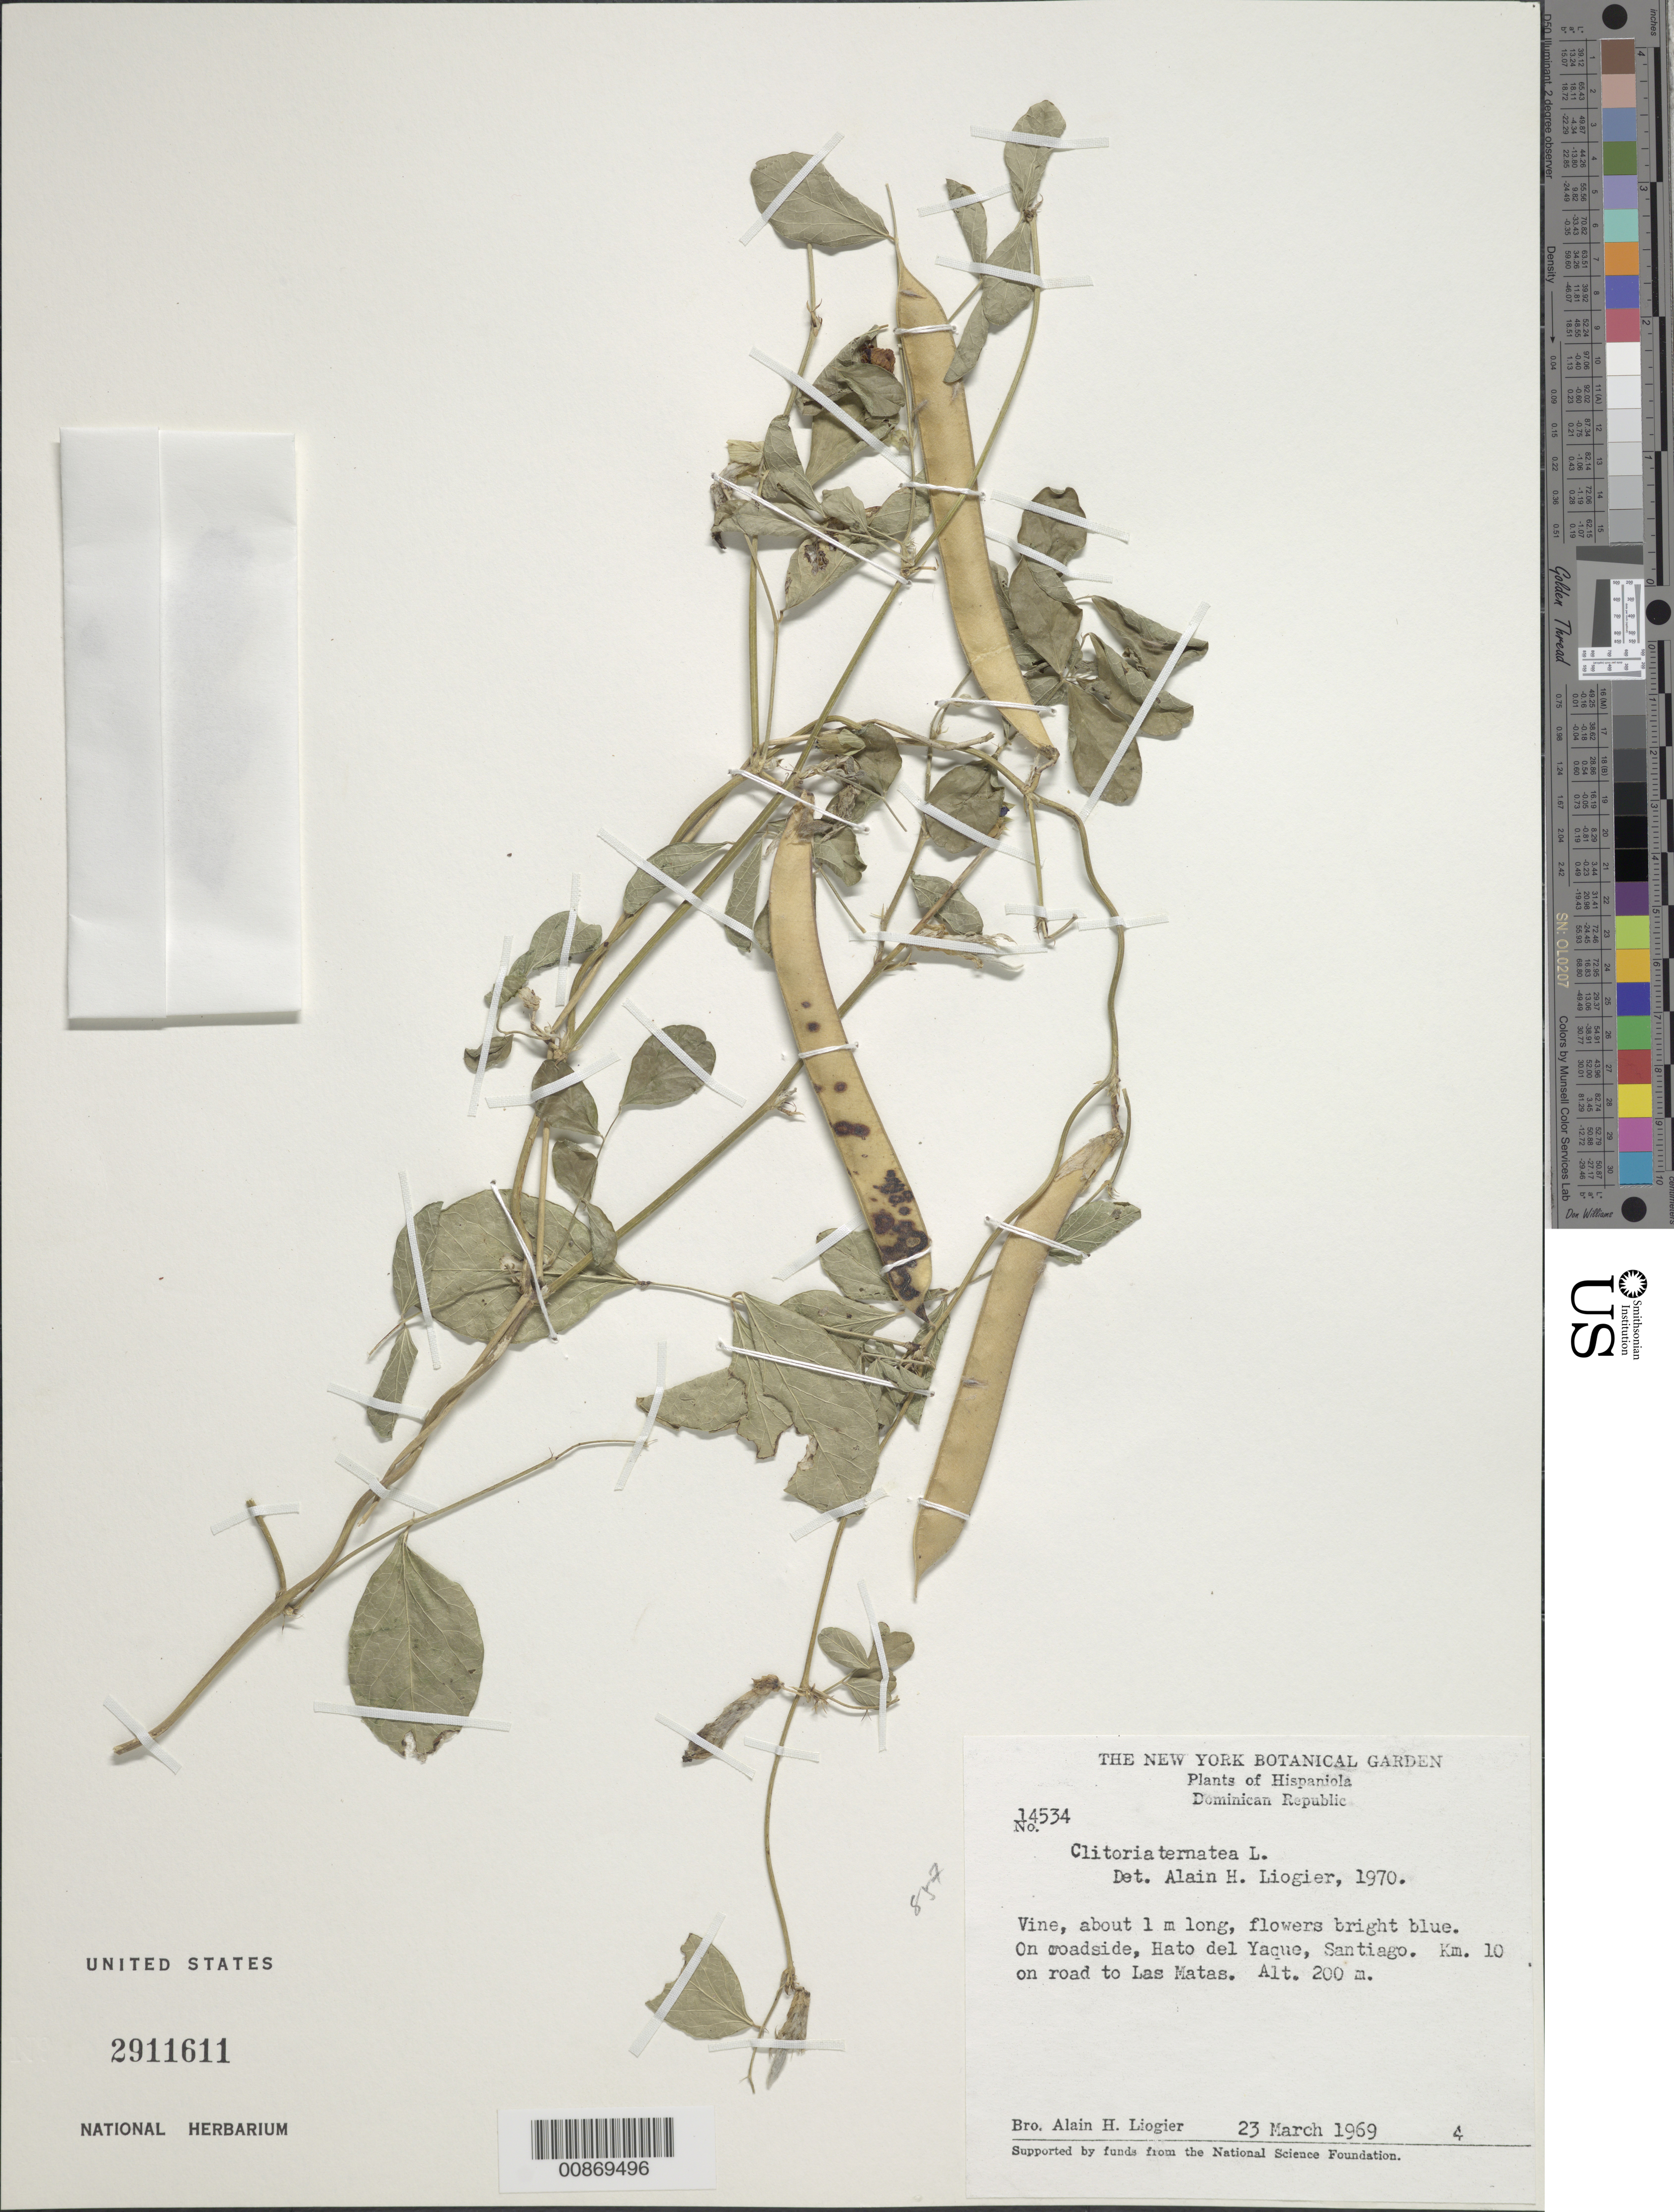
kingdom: Plantae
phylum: Tracheophyta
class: Magnoliopsida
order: Fabales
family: Fabaceae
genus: Clitoria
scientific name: Clitoria ternatea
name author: L.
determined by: Liogier, Alain H.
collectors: A. H. Liogier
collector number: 14534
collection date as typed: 23 Mar 1969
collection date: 1969-03-23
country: Dominican Republic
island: Hispaniola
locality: Hato del Yaque, Santiago. Km 10 on road to Las Matas.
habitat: On roadside.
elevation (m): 200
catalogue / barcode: US 2911611